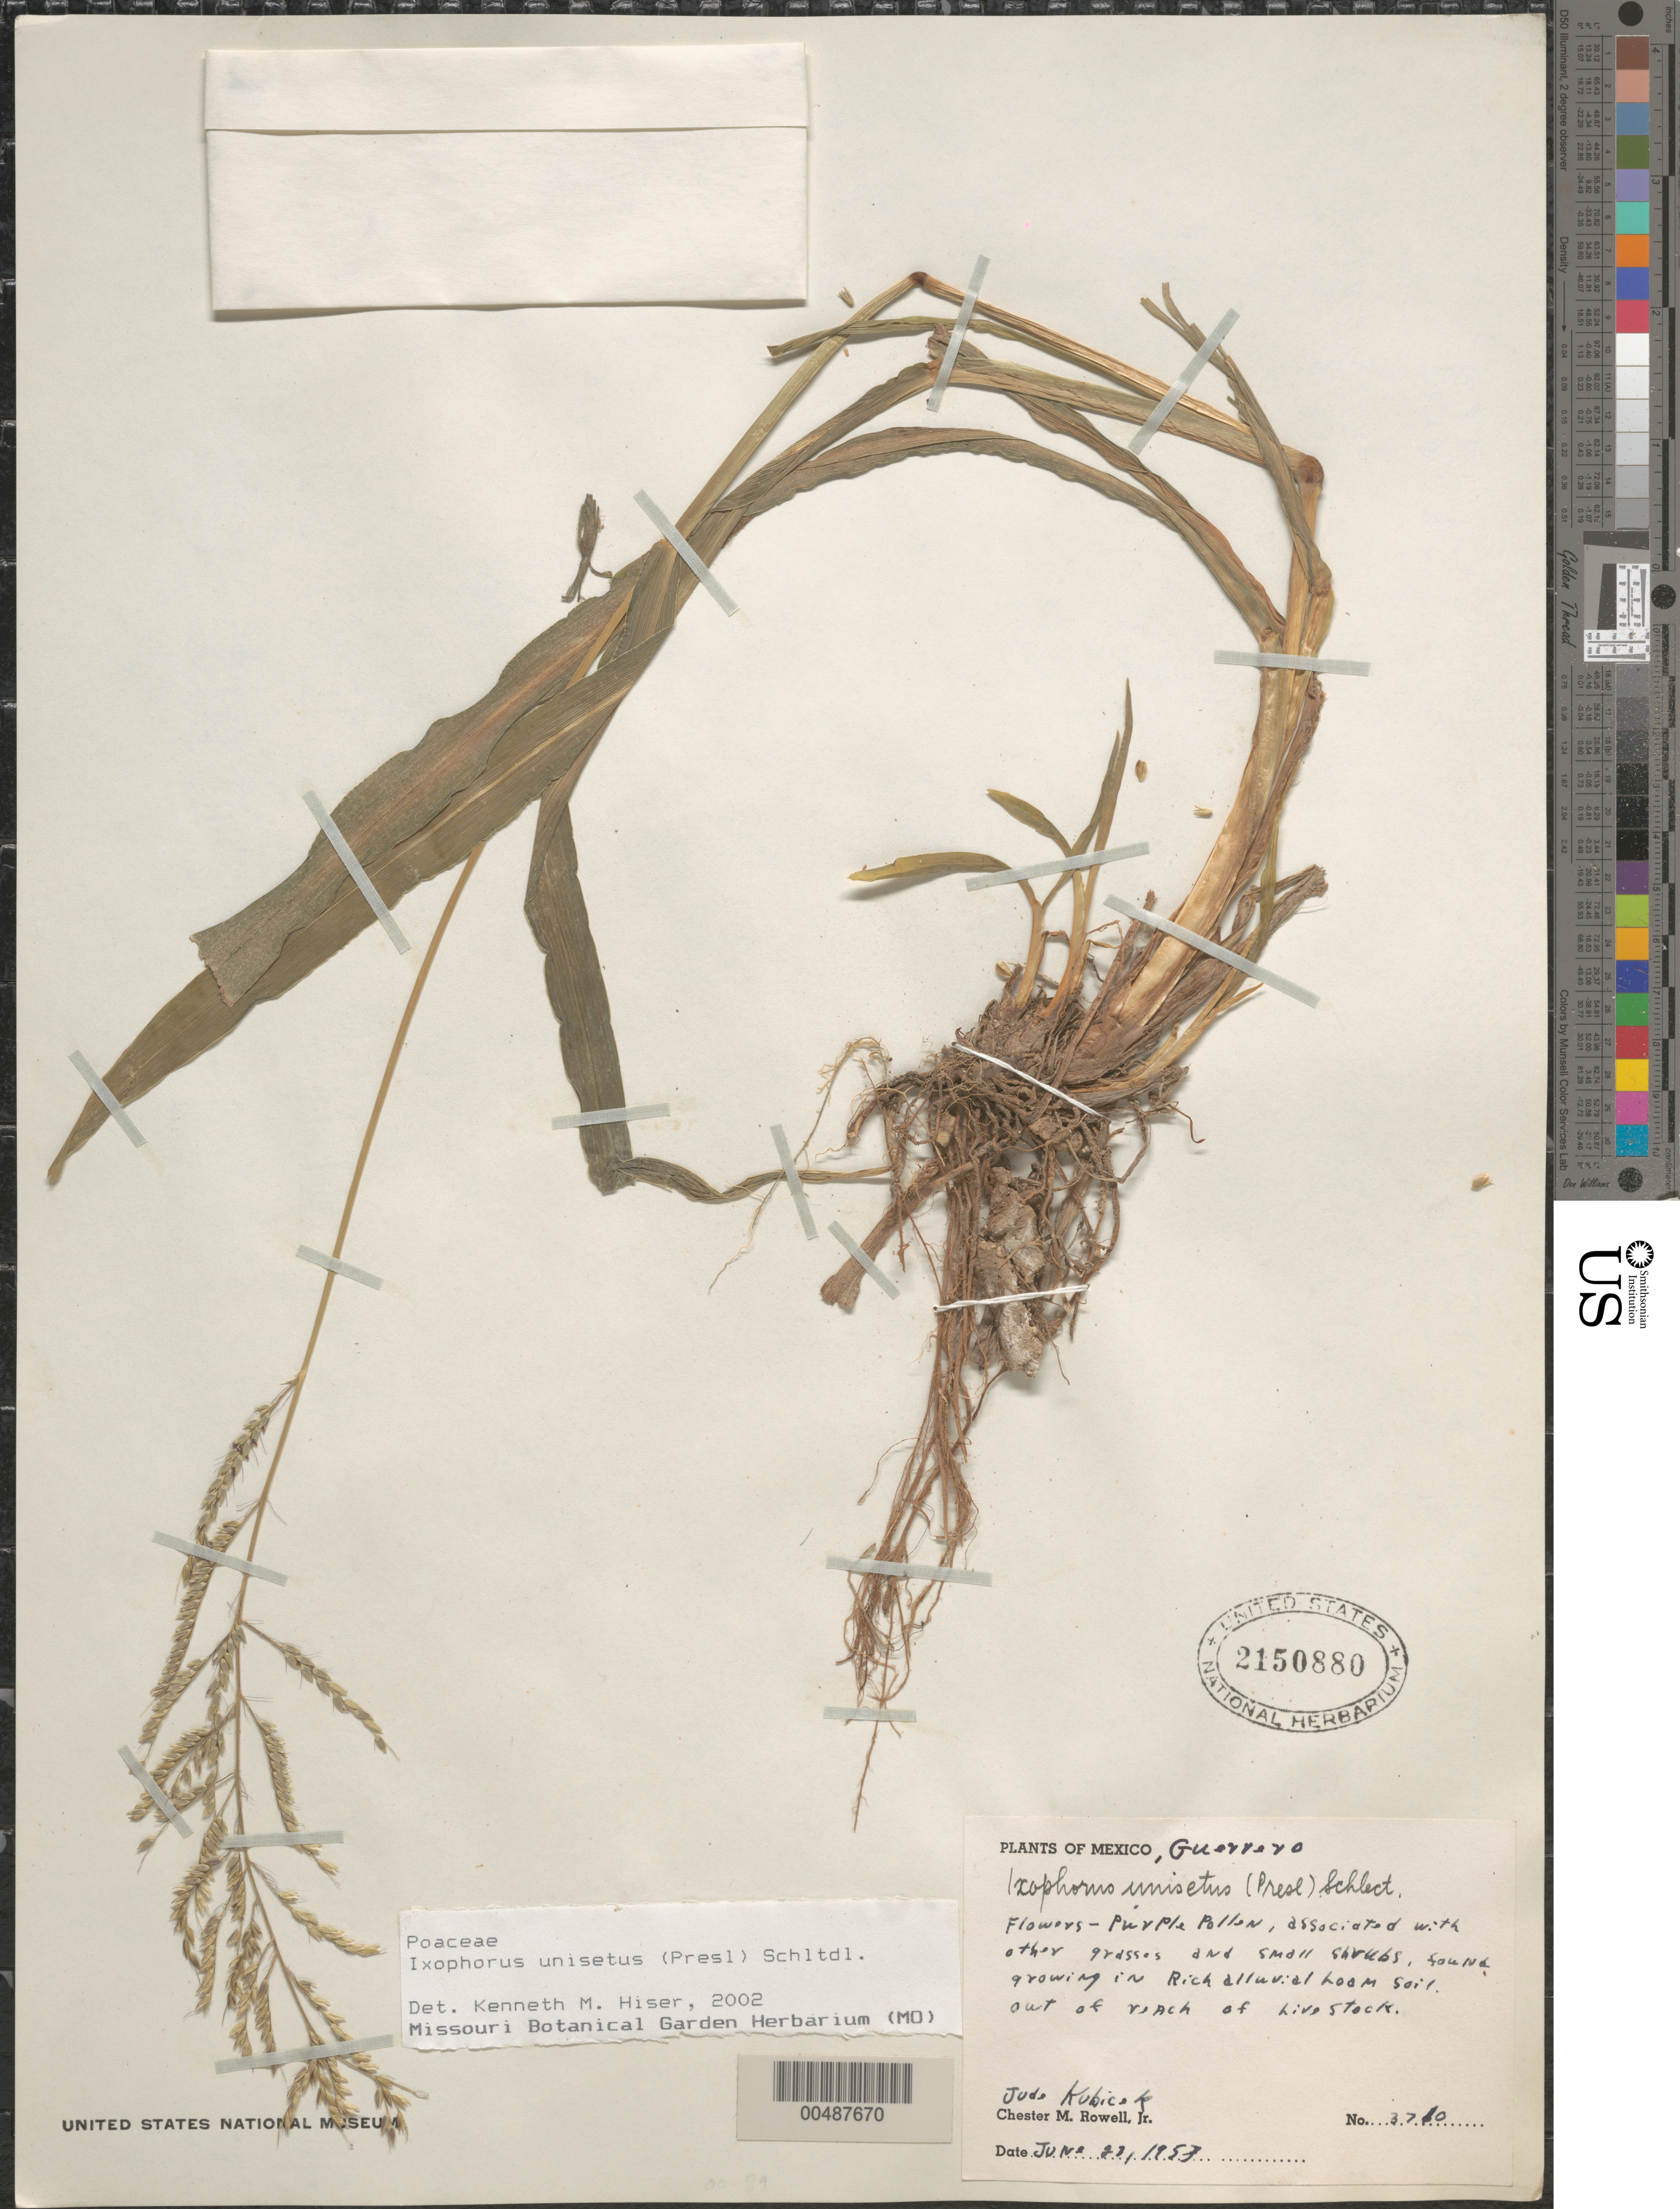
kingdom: Plantae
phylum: Tracheophyta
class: Liliopsida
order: Poales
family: Poaceae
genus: Ixophorus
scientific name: Ixophorus unisetus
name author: (J. Presl) Schltdl.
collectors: J. Kubicek & C. M. Rowell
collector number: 3710/51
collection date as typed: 23 Jun 1957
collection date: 1957-06-23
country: Mexico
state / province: Guerrero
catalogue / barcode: US 2150880